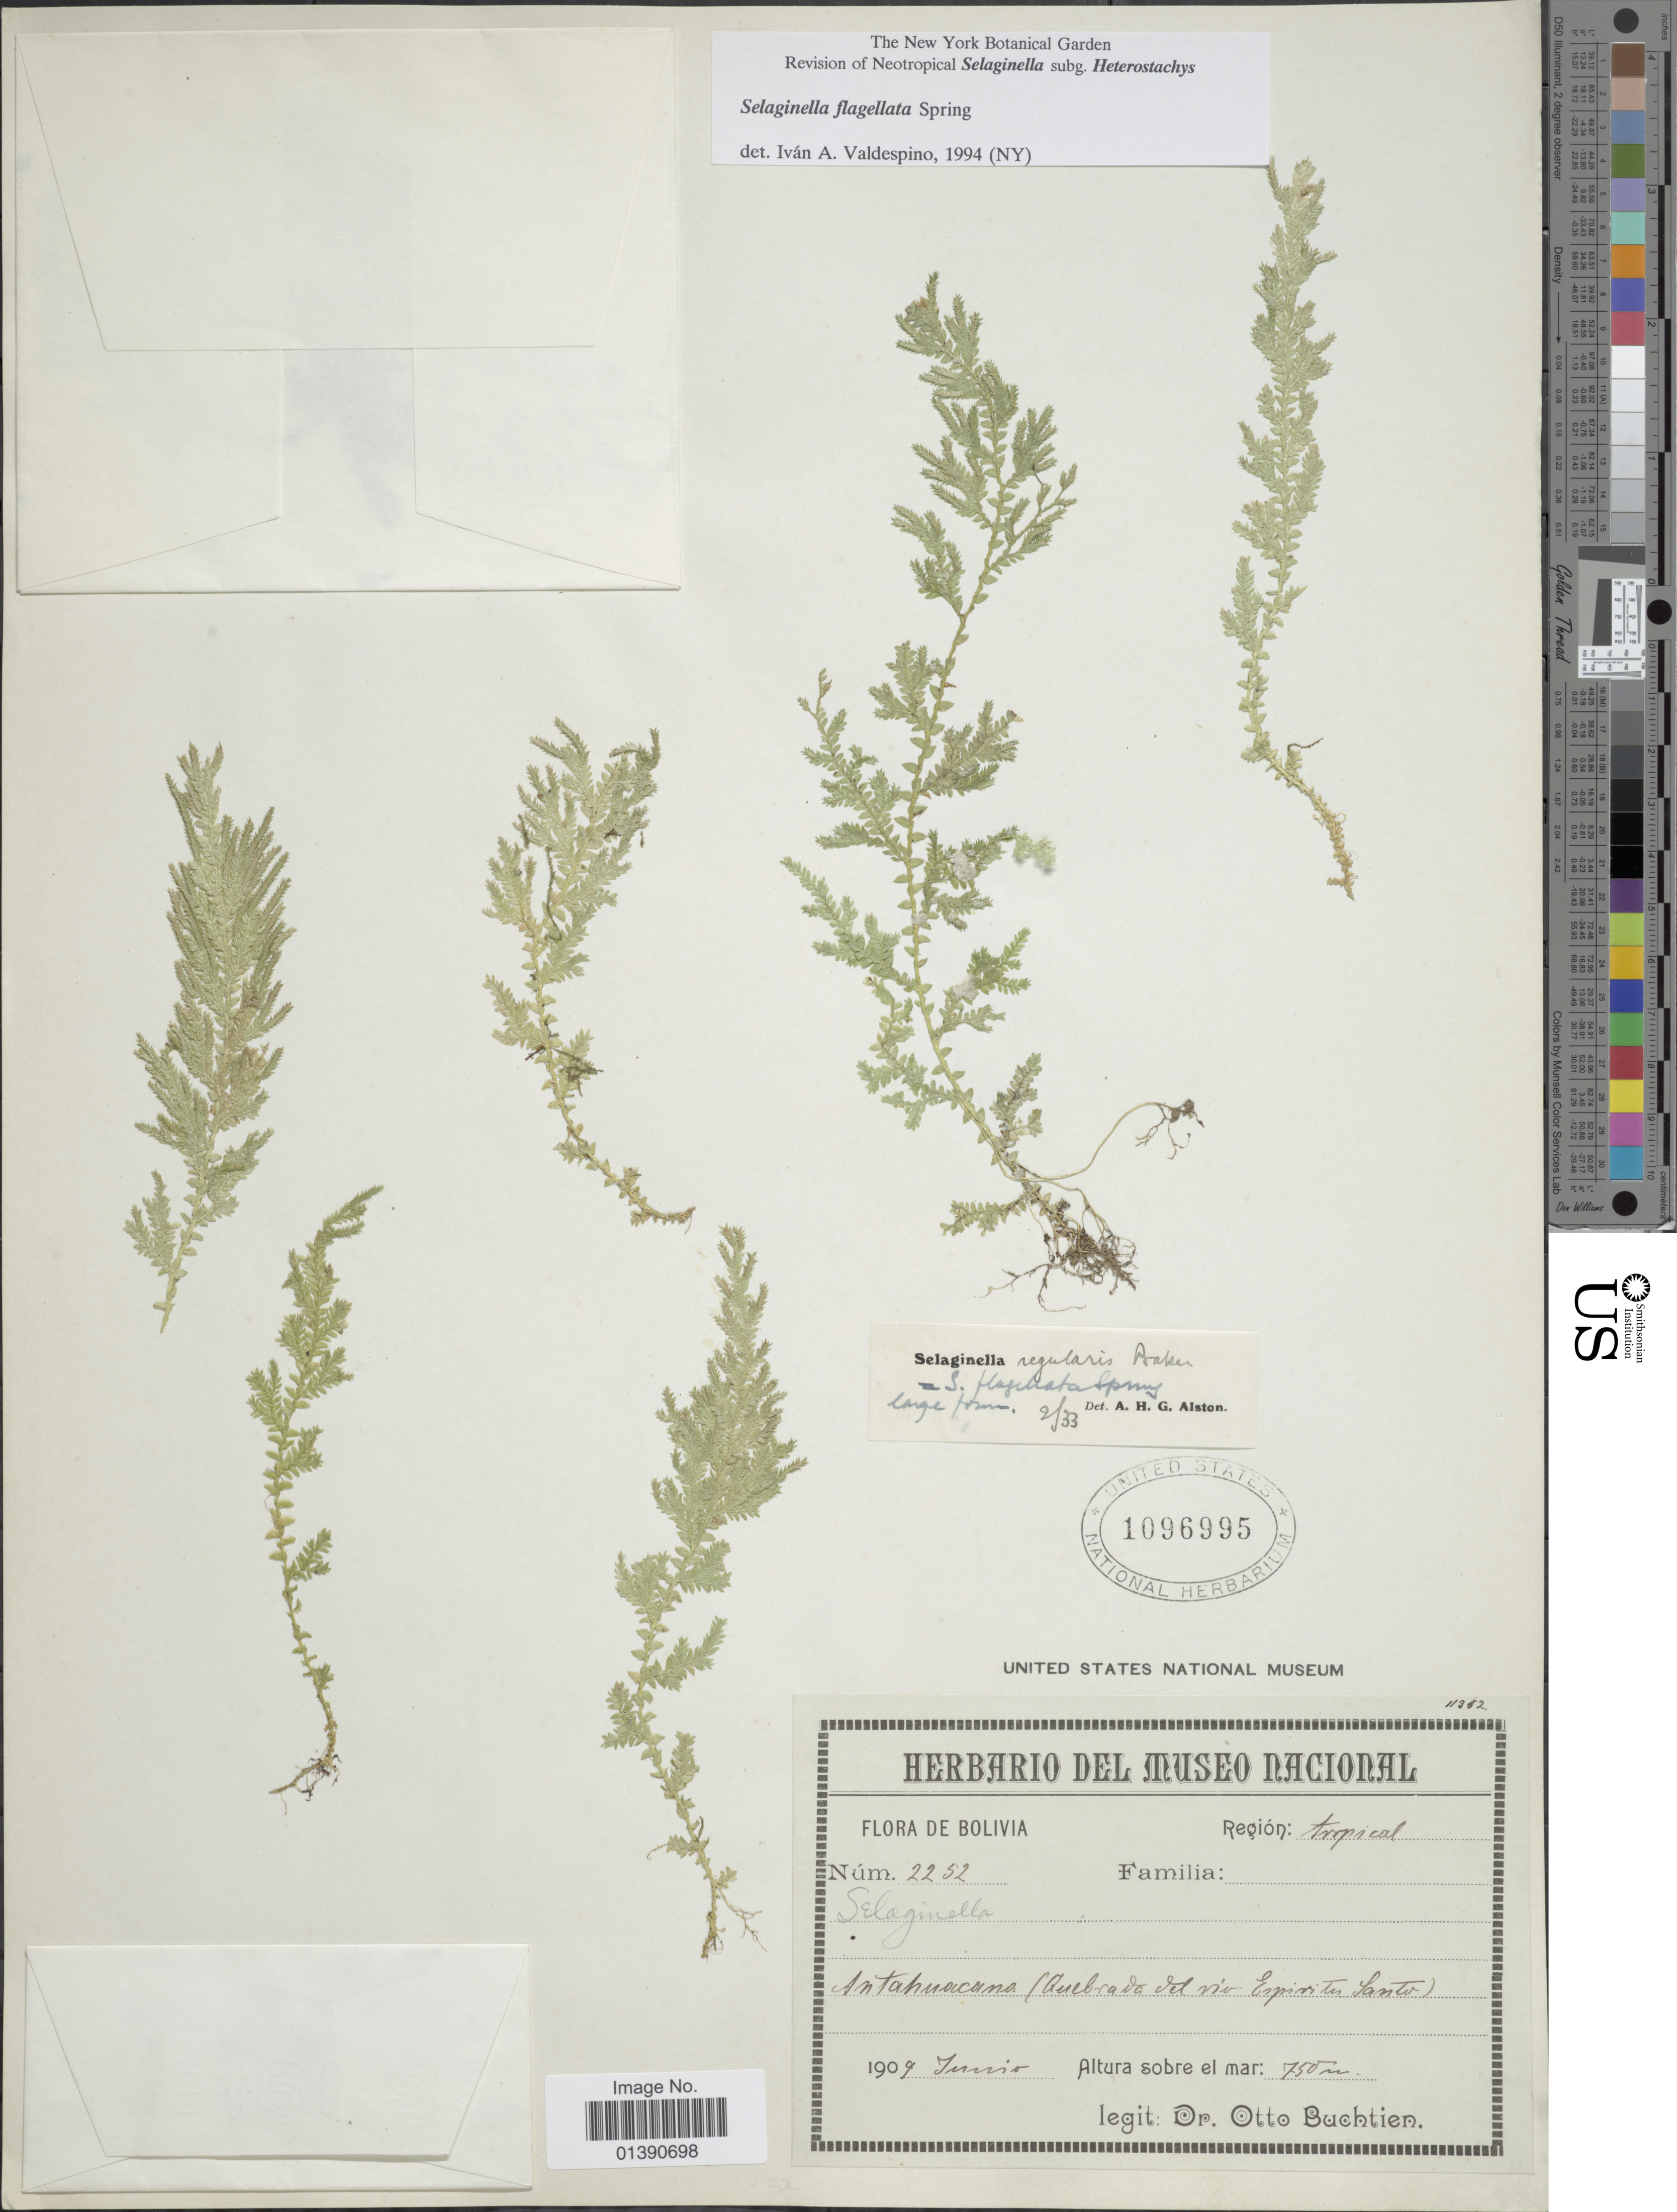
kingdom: Plantae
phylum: Tracheophyta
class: Lycopodiopsida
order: Selaginellales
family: Selaginellaceae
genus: Selaginella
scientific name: Selaginella flagellata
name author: Spring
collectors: O. Buchtien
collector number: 2252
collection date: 1909-06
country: Bolivia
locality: Antahuacana (Quebrada del rio Espiritu Santo)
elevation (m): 750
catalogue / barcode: US 1096995